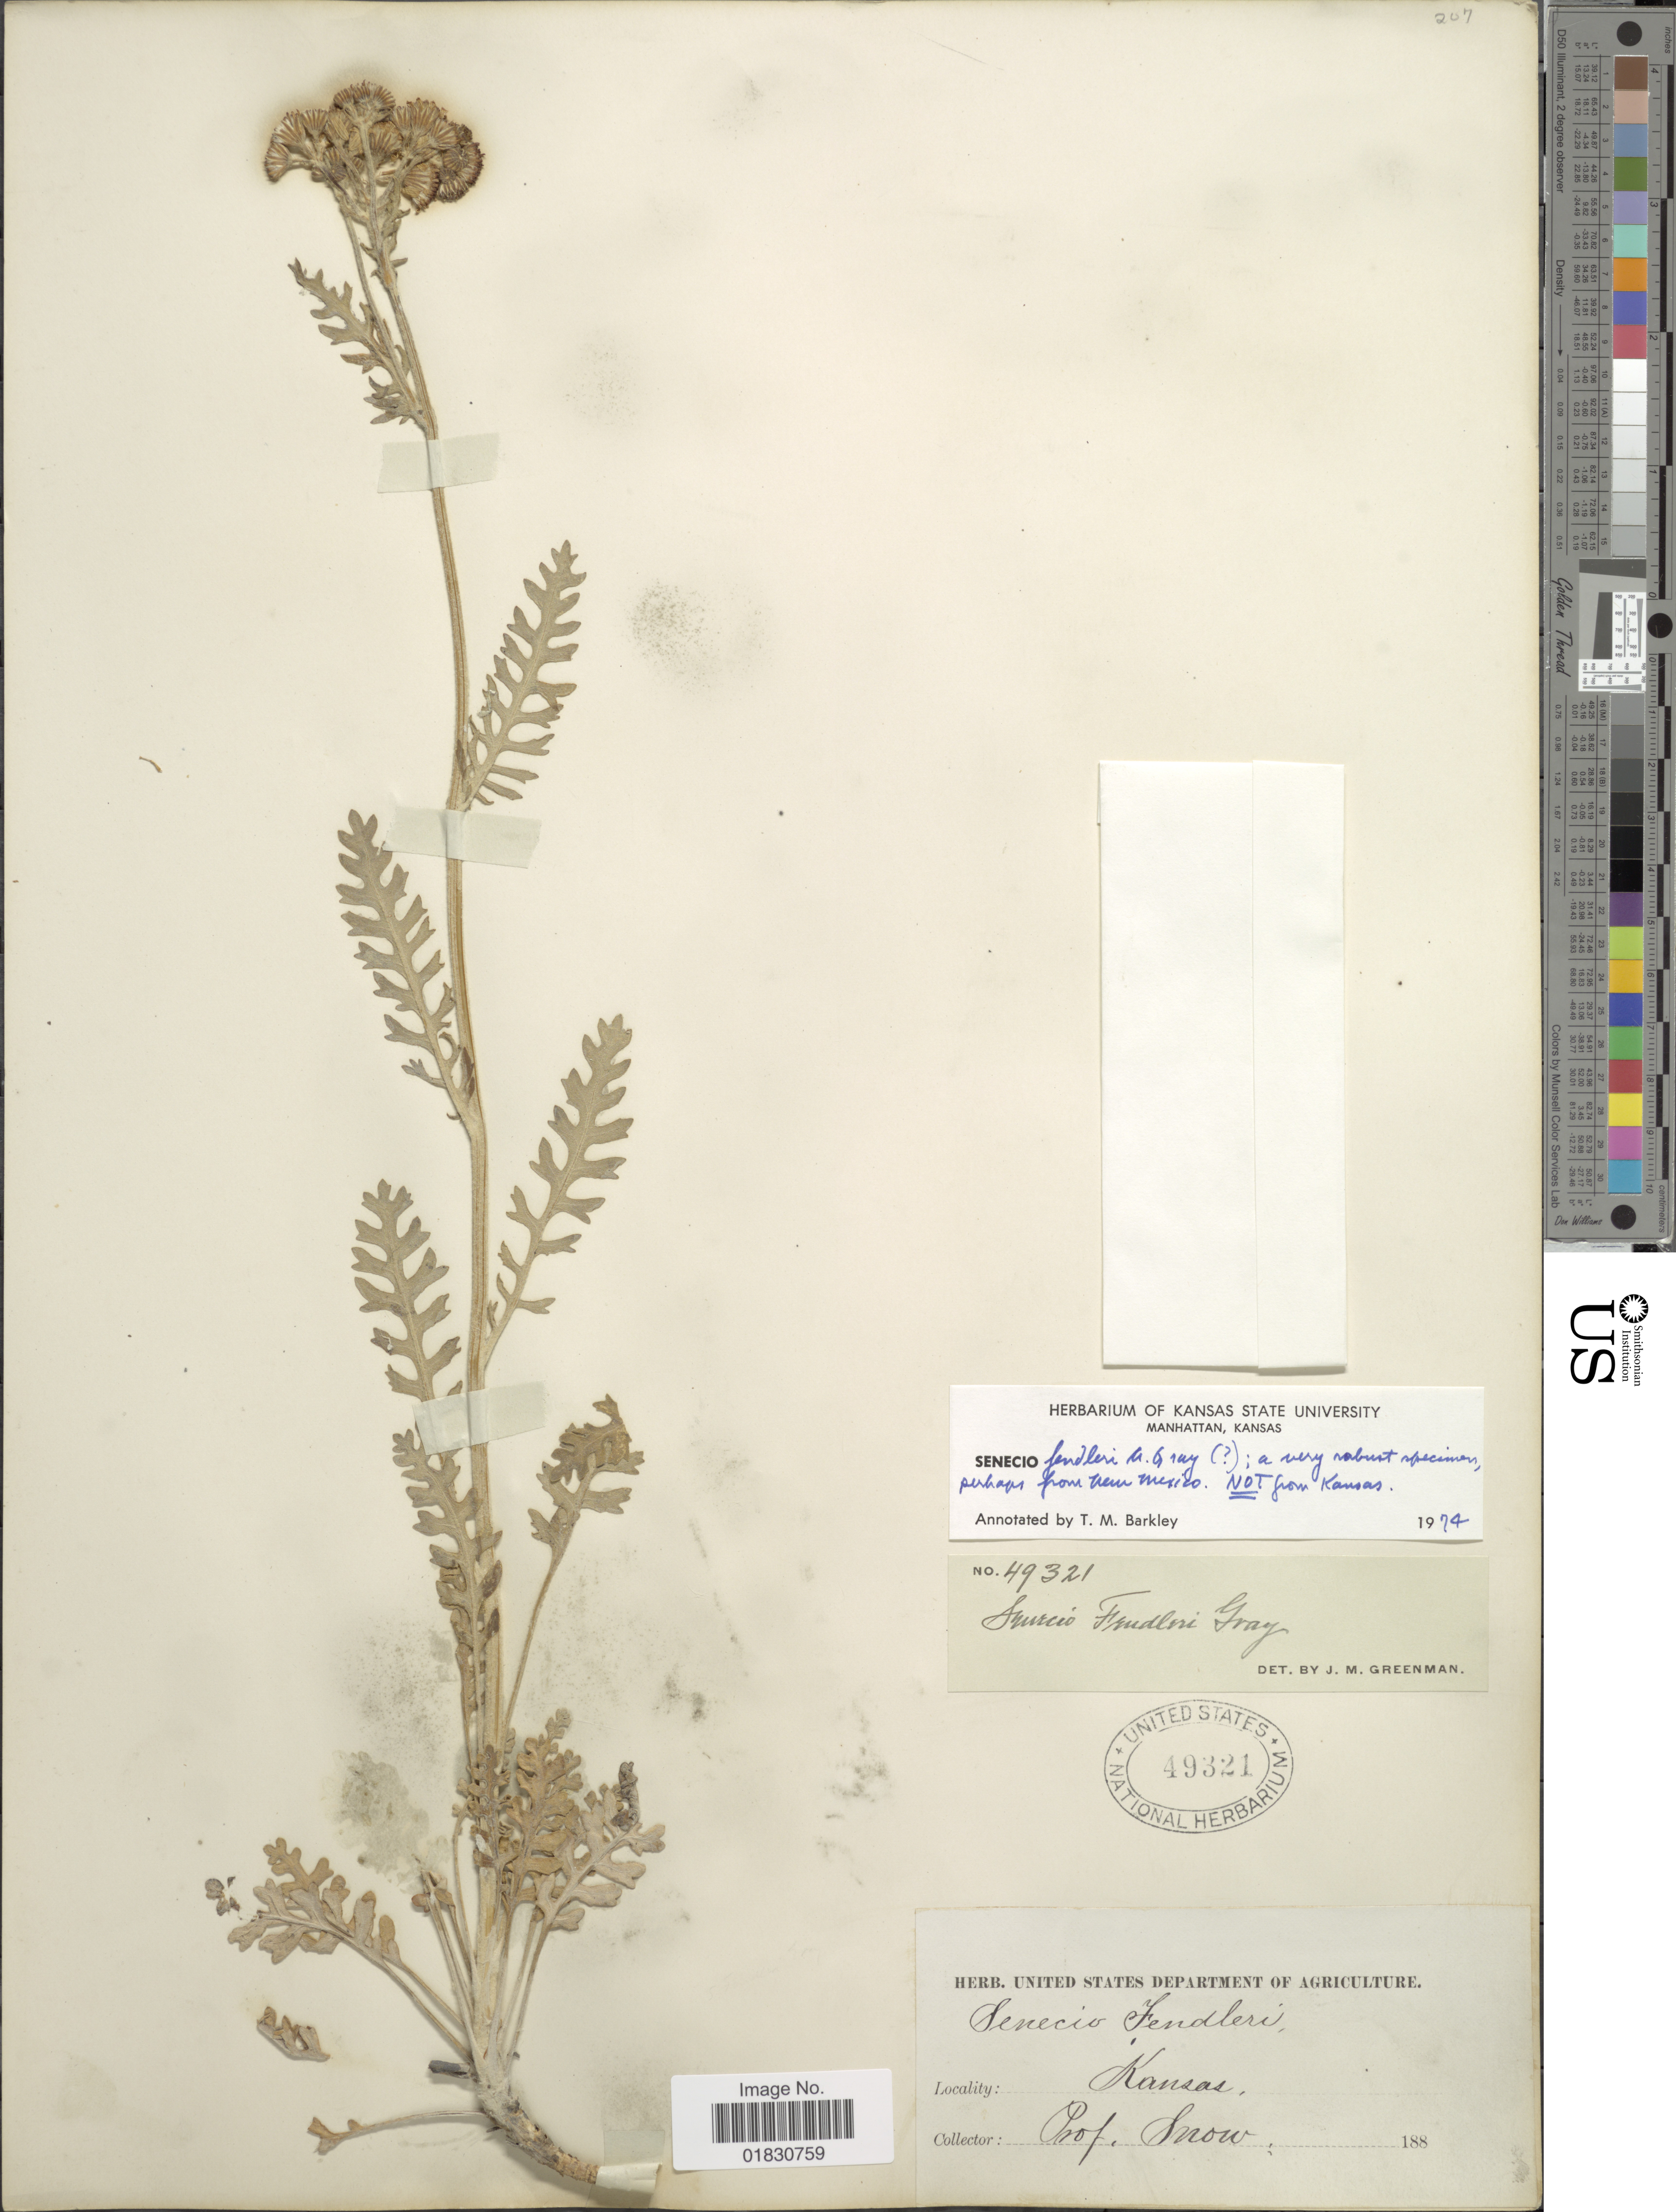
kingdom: Plantae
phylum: Tracheophyta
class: Magnoliopsida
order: Asterales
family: Asteraceae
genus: Packera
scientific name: Packera fendleri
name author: (A. Gray) W.A. Weber & Á. Löve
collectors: Snow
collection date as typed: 188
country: United States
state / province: Kansas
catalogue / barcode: US 49321